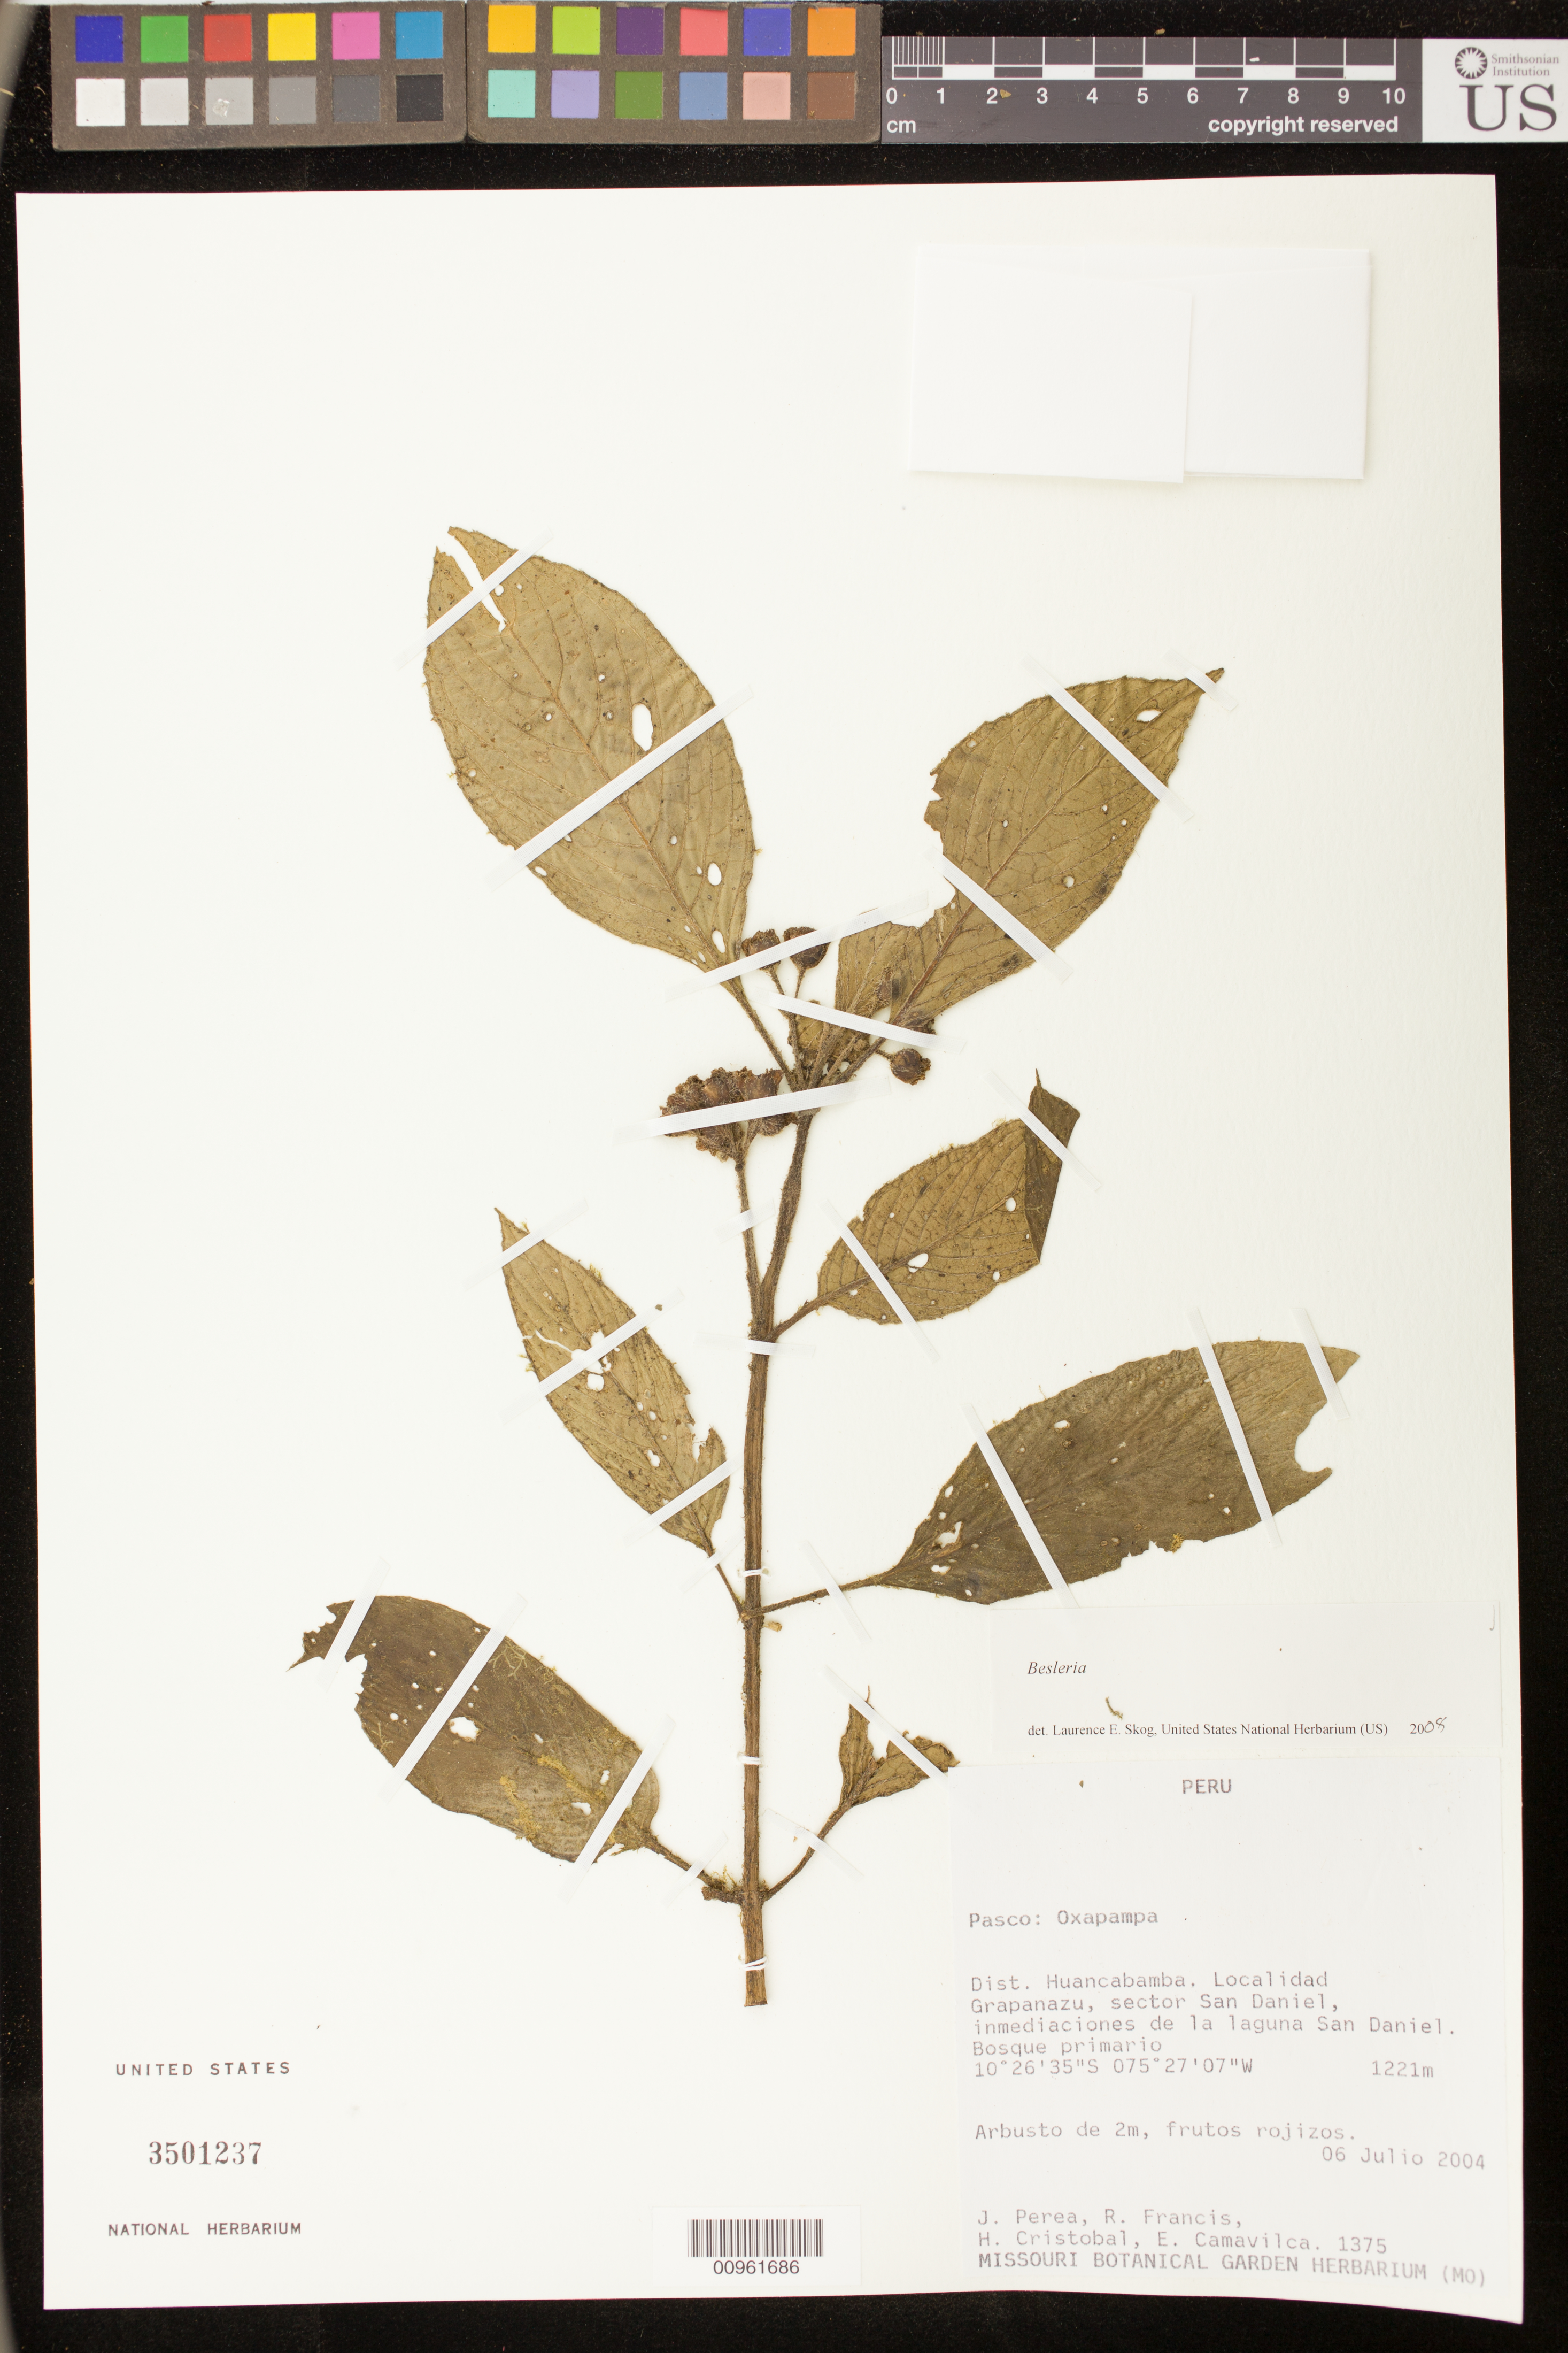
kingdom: Plantae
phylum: Tracheophyta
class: Magnoliopsida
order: Lamiales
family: Gesneriaceae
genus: Besleria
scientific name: Besleria sp.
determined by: Skog, Laurence E.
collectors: J. Perea & et al.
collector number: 1375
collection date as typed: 06 Jul 2004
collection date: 2004-07-06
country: Peru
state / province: Pasco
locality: Pasco: Oxapampa. Dist. Huancabamba. Localidad Dist. Huancabamba. Localidad Grapanazu, sector San Daniel, inmediiaciones de la laguna San Daniel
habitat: Bosque primario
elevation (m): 1221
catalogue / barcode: US 3501237